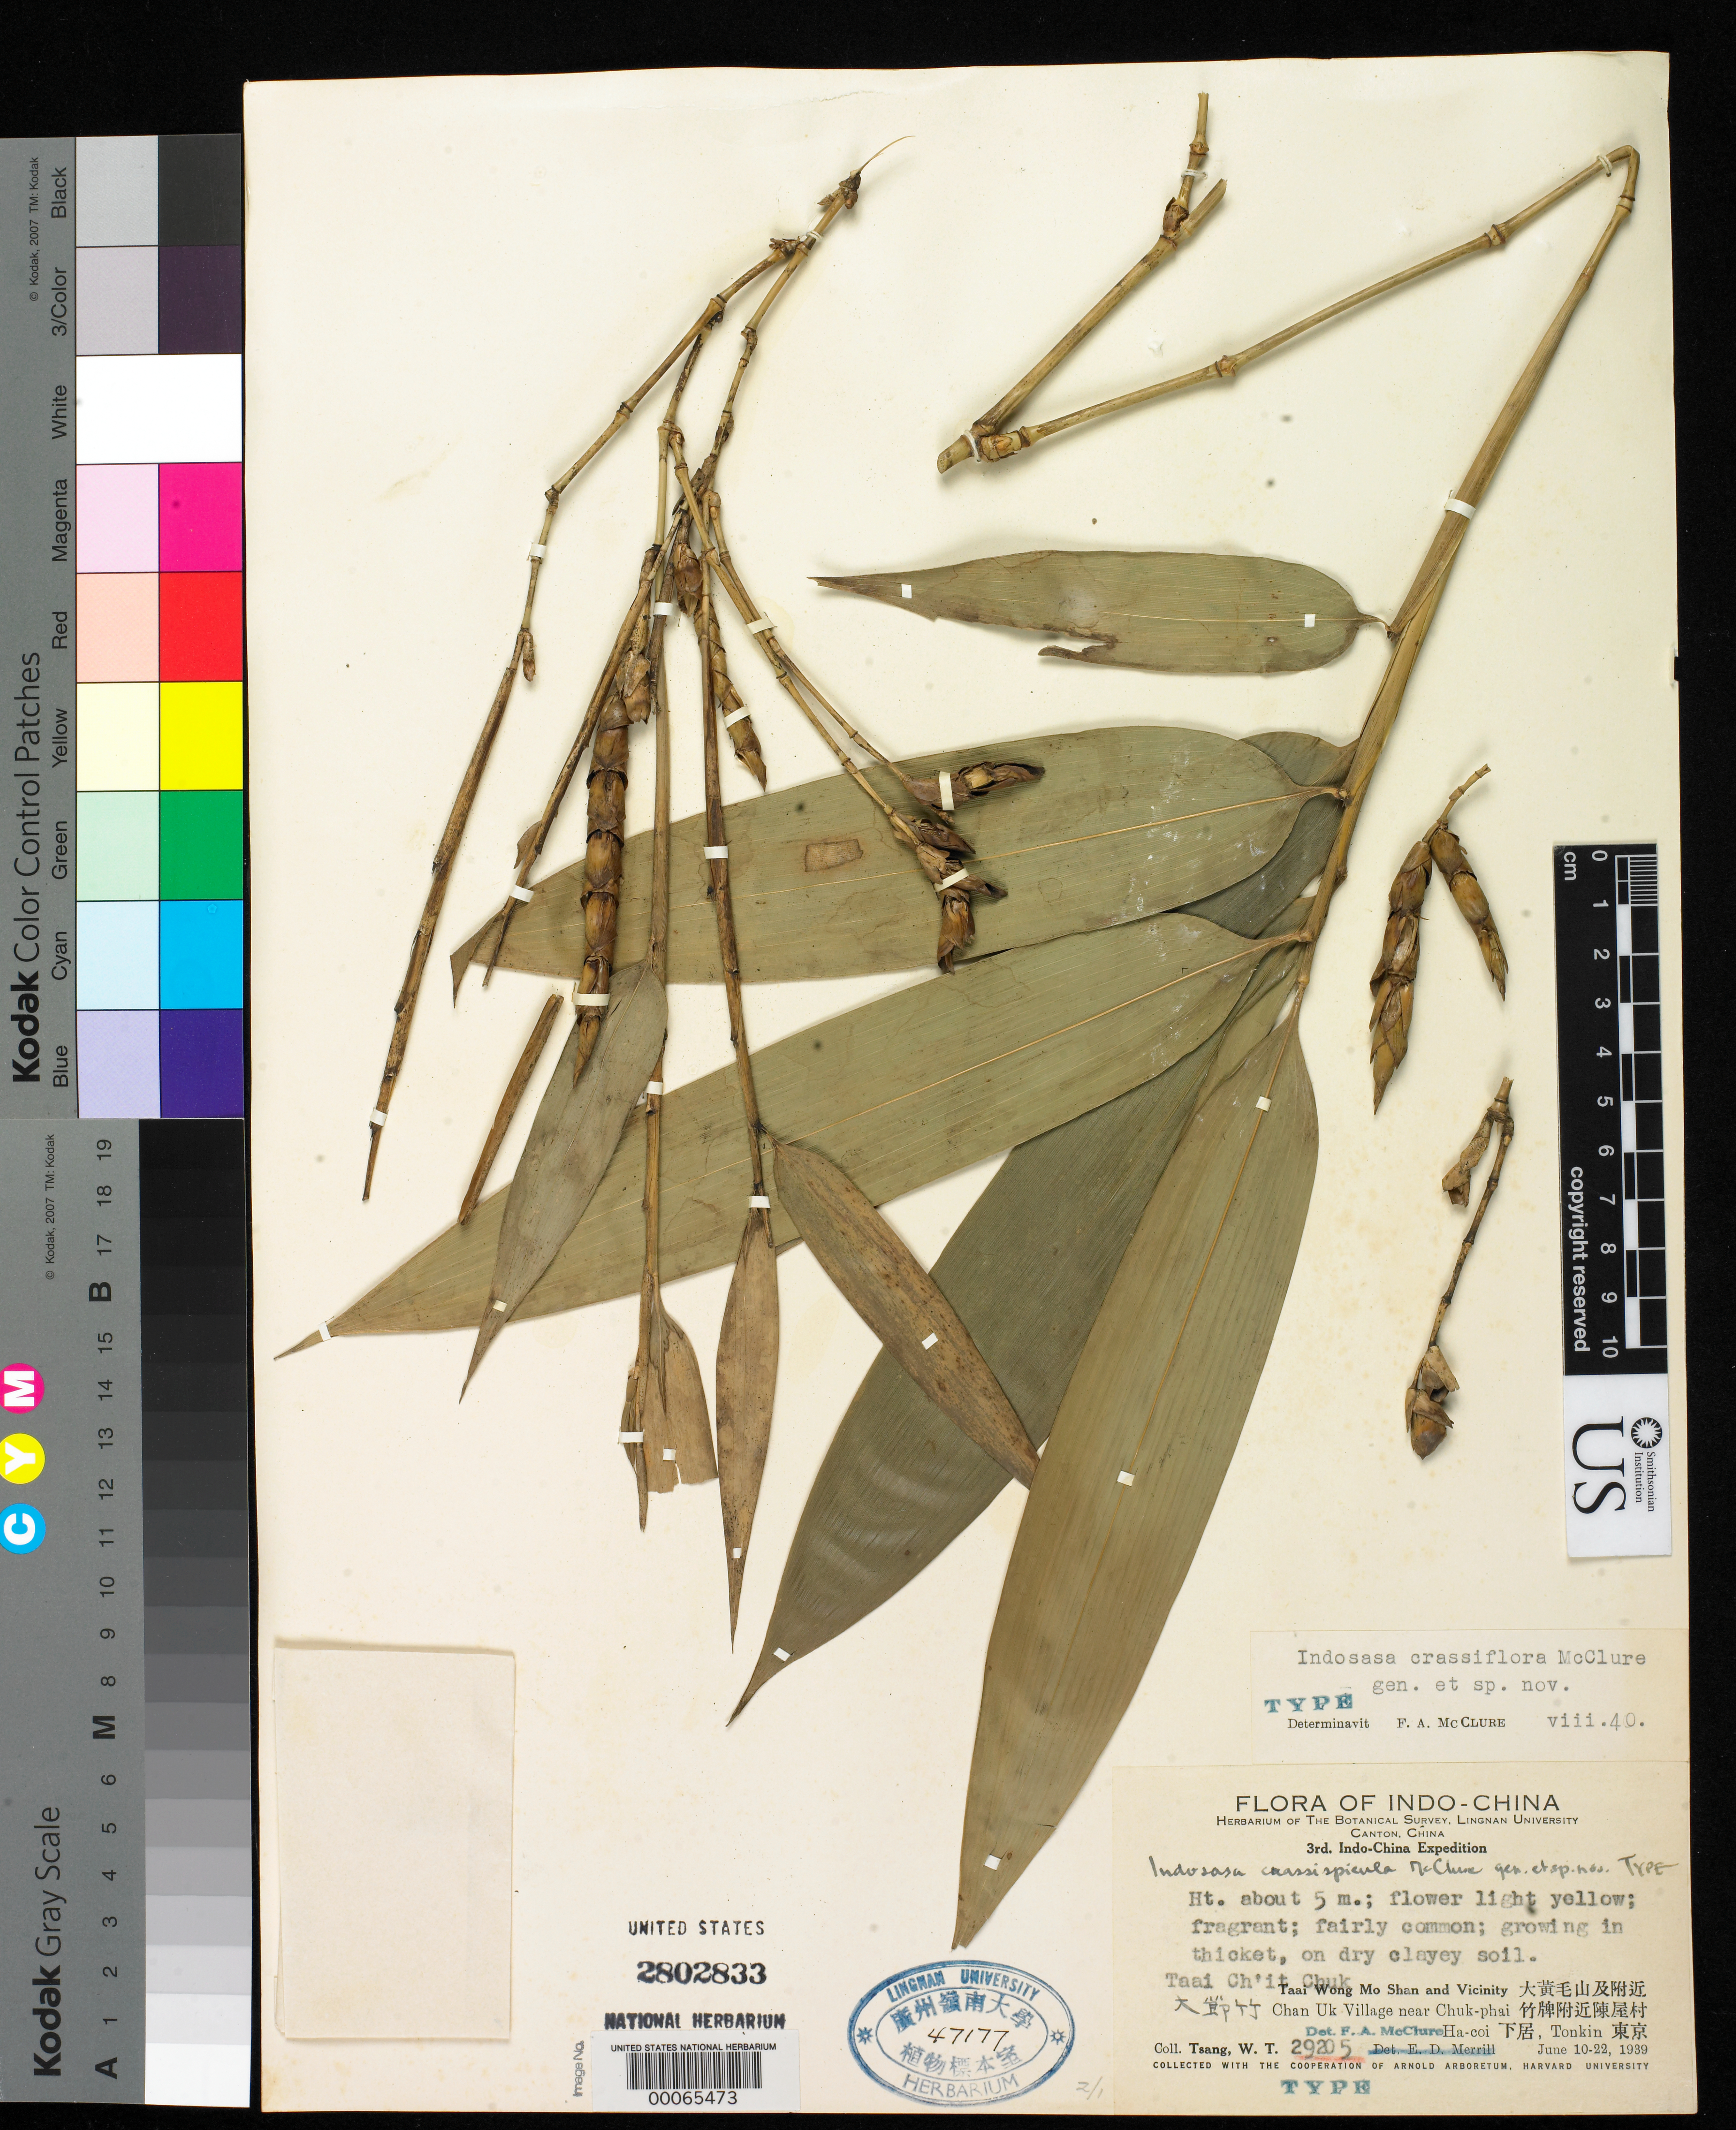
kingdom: Plantae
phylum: Tracheophyta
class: Liliopsida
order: Poales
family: Poaceae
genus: Indosasa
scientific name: Indosasa crassiflora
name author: McClure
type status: Holotype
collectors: W. T. Tsang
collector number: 29205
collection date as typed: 10 Jun 1939 to 22 Jun 1939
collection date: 1939-06-10/1939-06-22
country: Vietnam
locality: Taai Wong Mo Shan and vicinity, near Chan Uk village.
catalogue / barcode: US 2802833